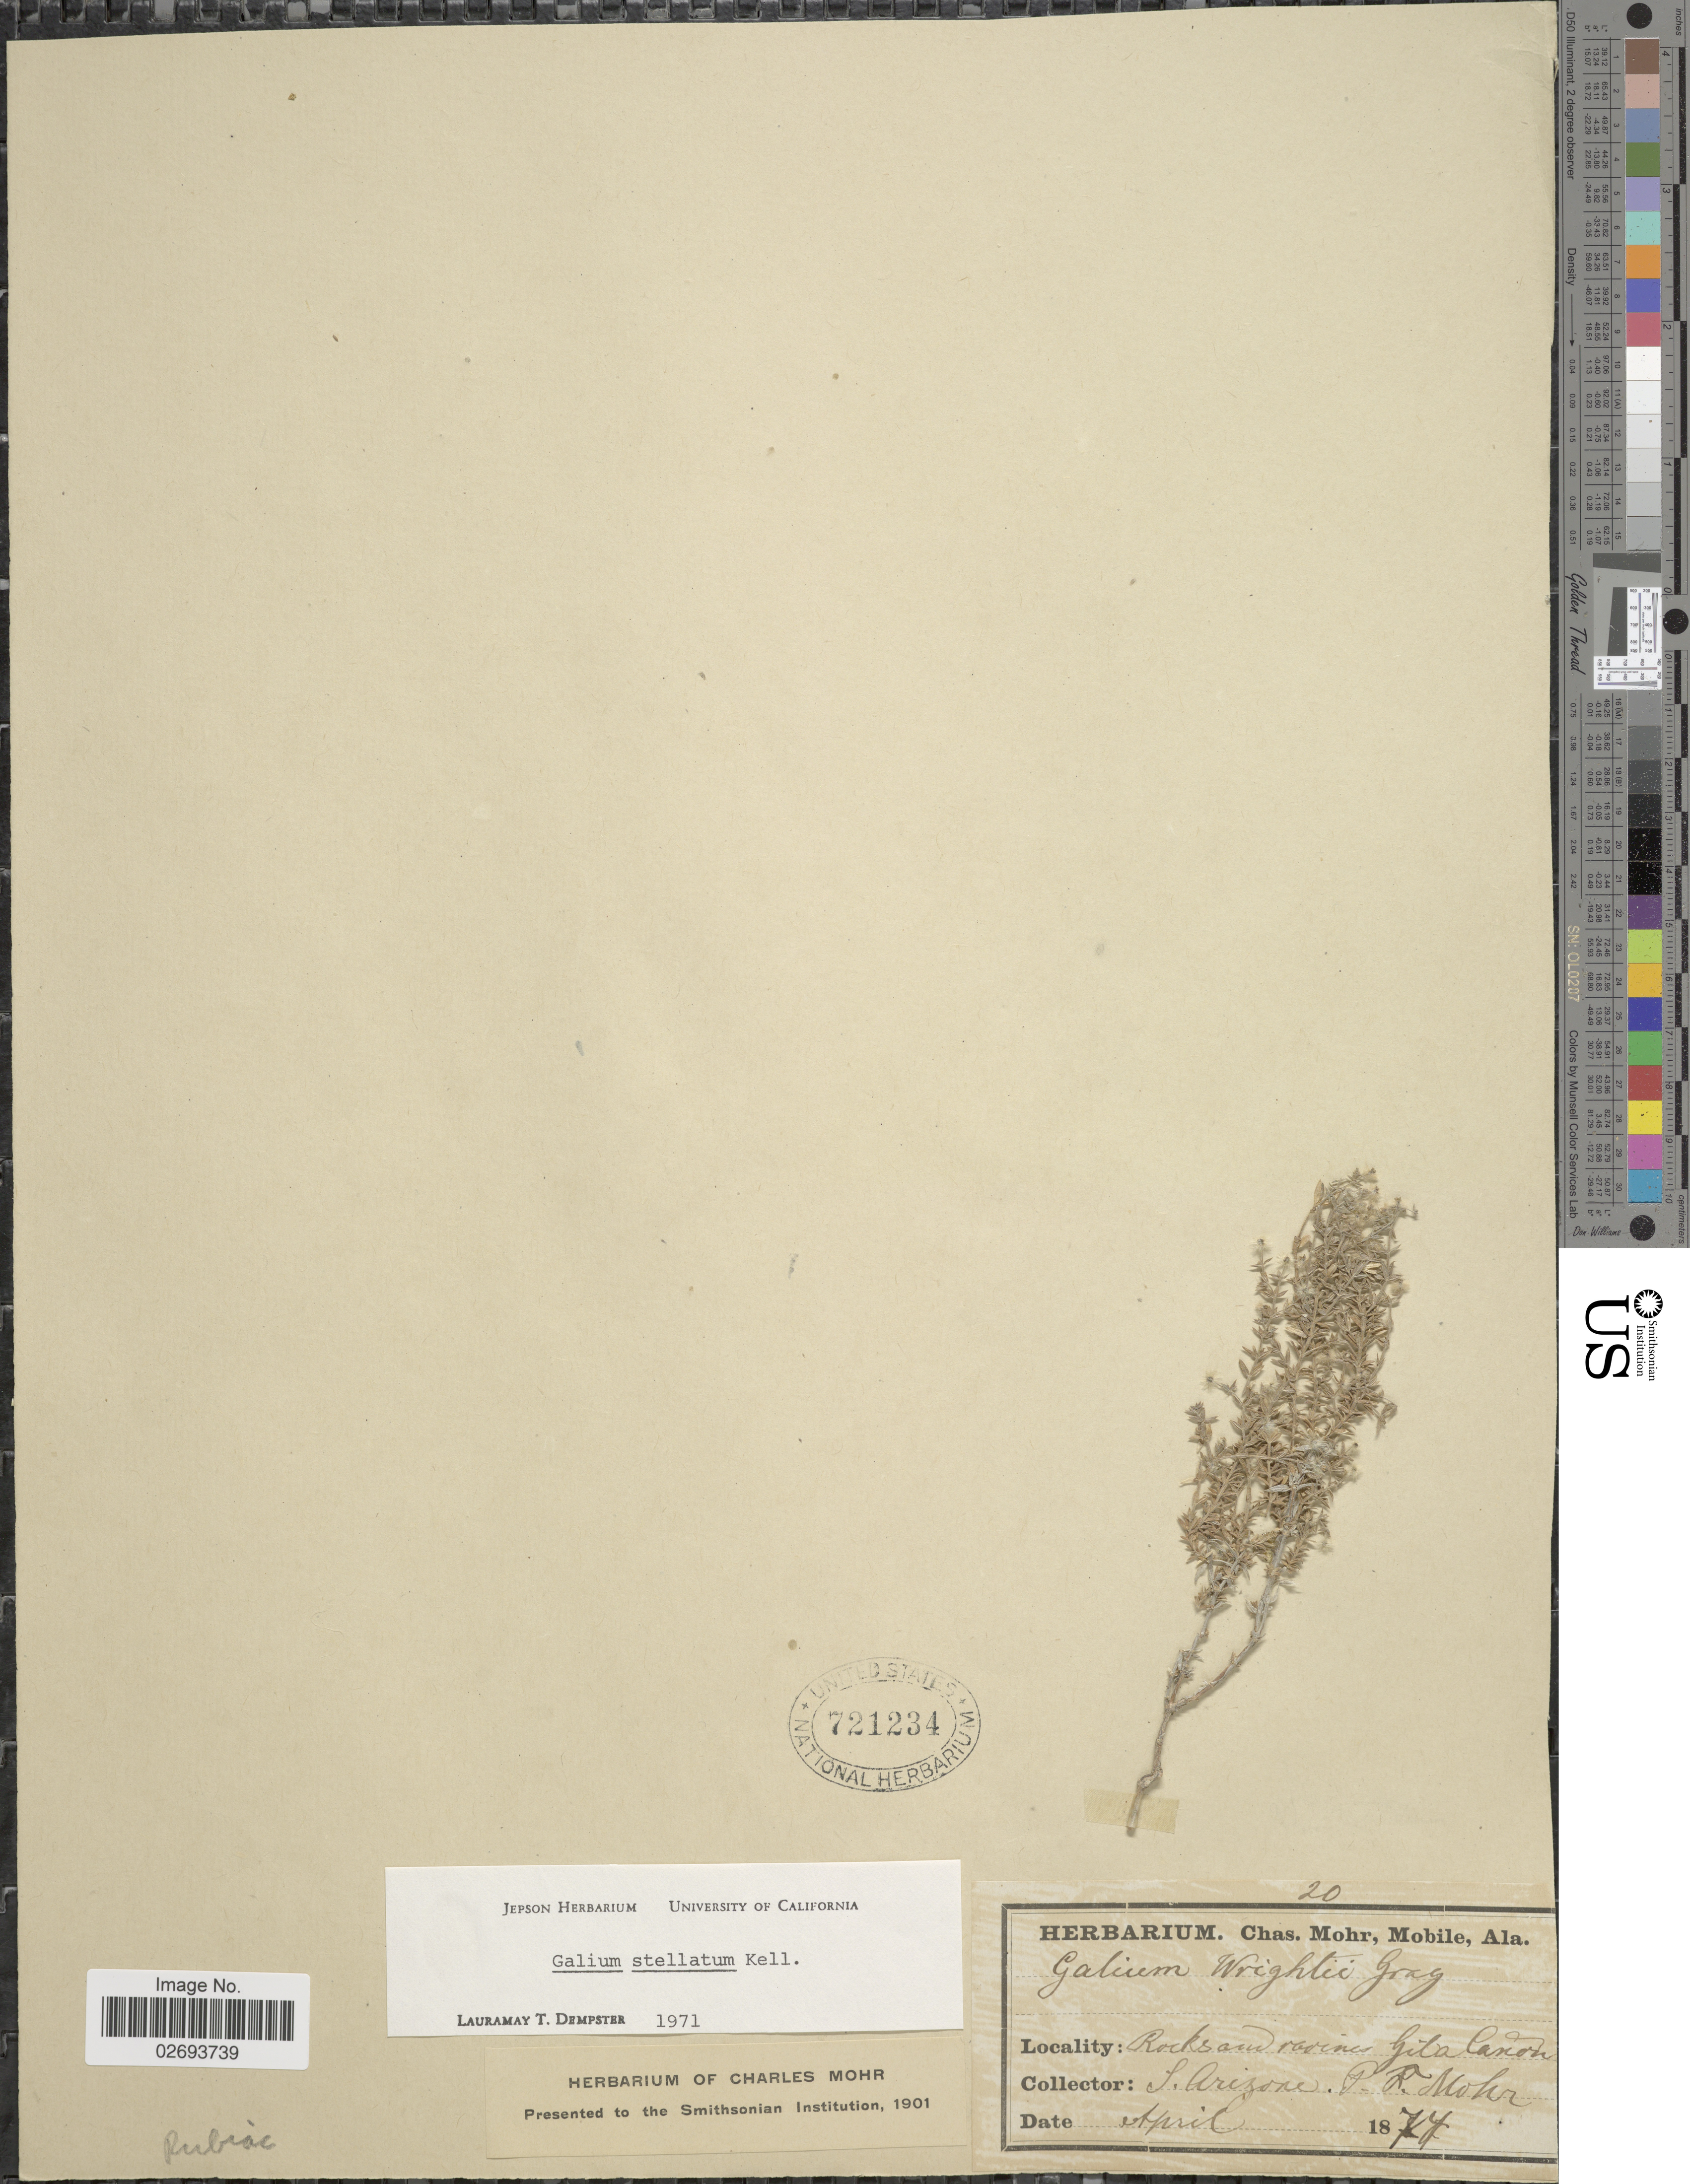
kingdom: Plantae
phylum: Tracheophyta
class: Magnoliopsida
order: Gentianales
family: Rubiaceae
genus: Galium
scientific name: Galium stellatum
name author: Kellogg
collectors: P. F. Mohr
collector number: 20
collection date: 1877-04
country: United States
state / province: Arizona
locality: Rocks and ravines Gila Canon, S. Arizona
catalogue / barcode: US 721234